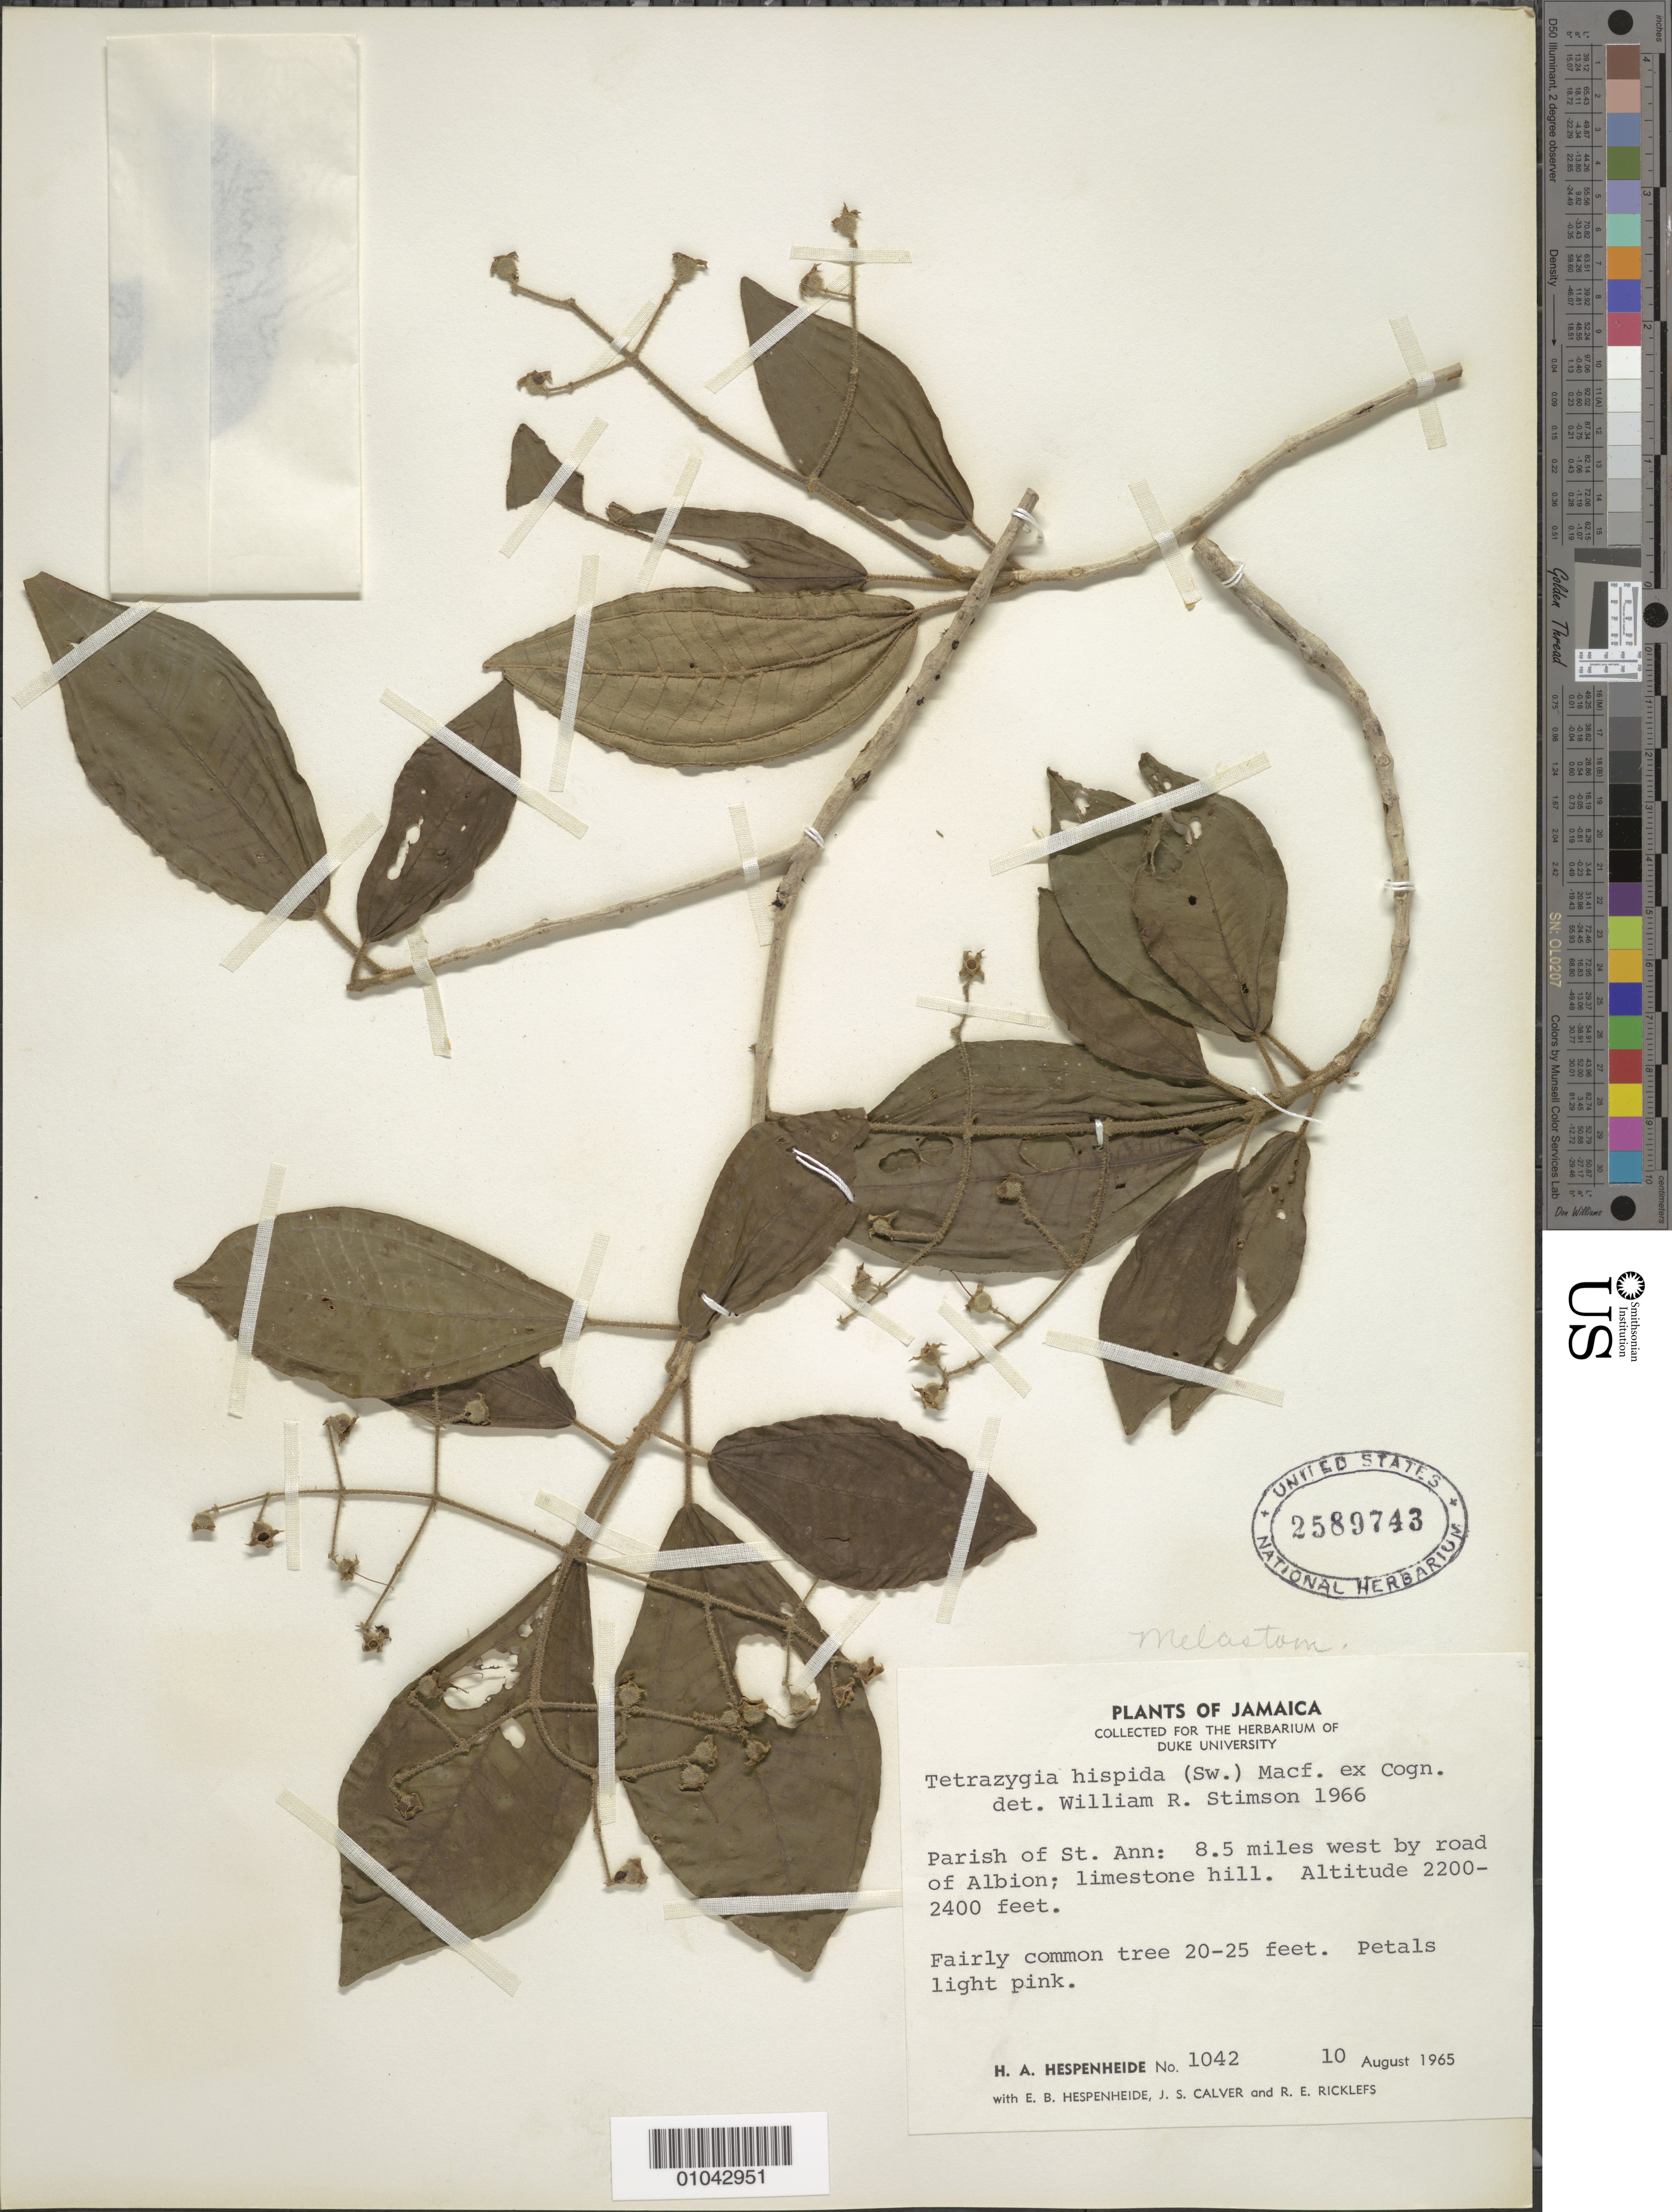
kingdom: Plantae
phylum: Tracheophyta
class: Magnoliopsida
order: Myrtales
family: Melastomataceae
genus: Tetrazygia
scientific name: Tetrazygia hispida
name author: (Sw.) Macfad.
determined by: Stimson, W. R.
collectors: H. A. Hespenheide, E. Hespenheide, J. Calver & R. Ricklefs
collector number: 1042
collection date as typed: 10 Aug 1965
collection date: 1965-08-10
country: Jamaica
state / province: Saint Ann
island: Jamaica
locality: Albion, 8.5 west by road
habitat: Limestone hill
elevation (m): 671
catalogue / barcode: US 2589743